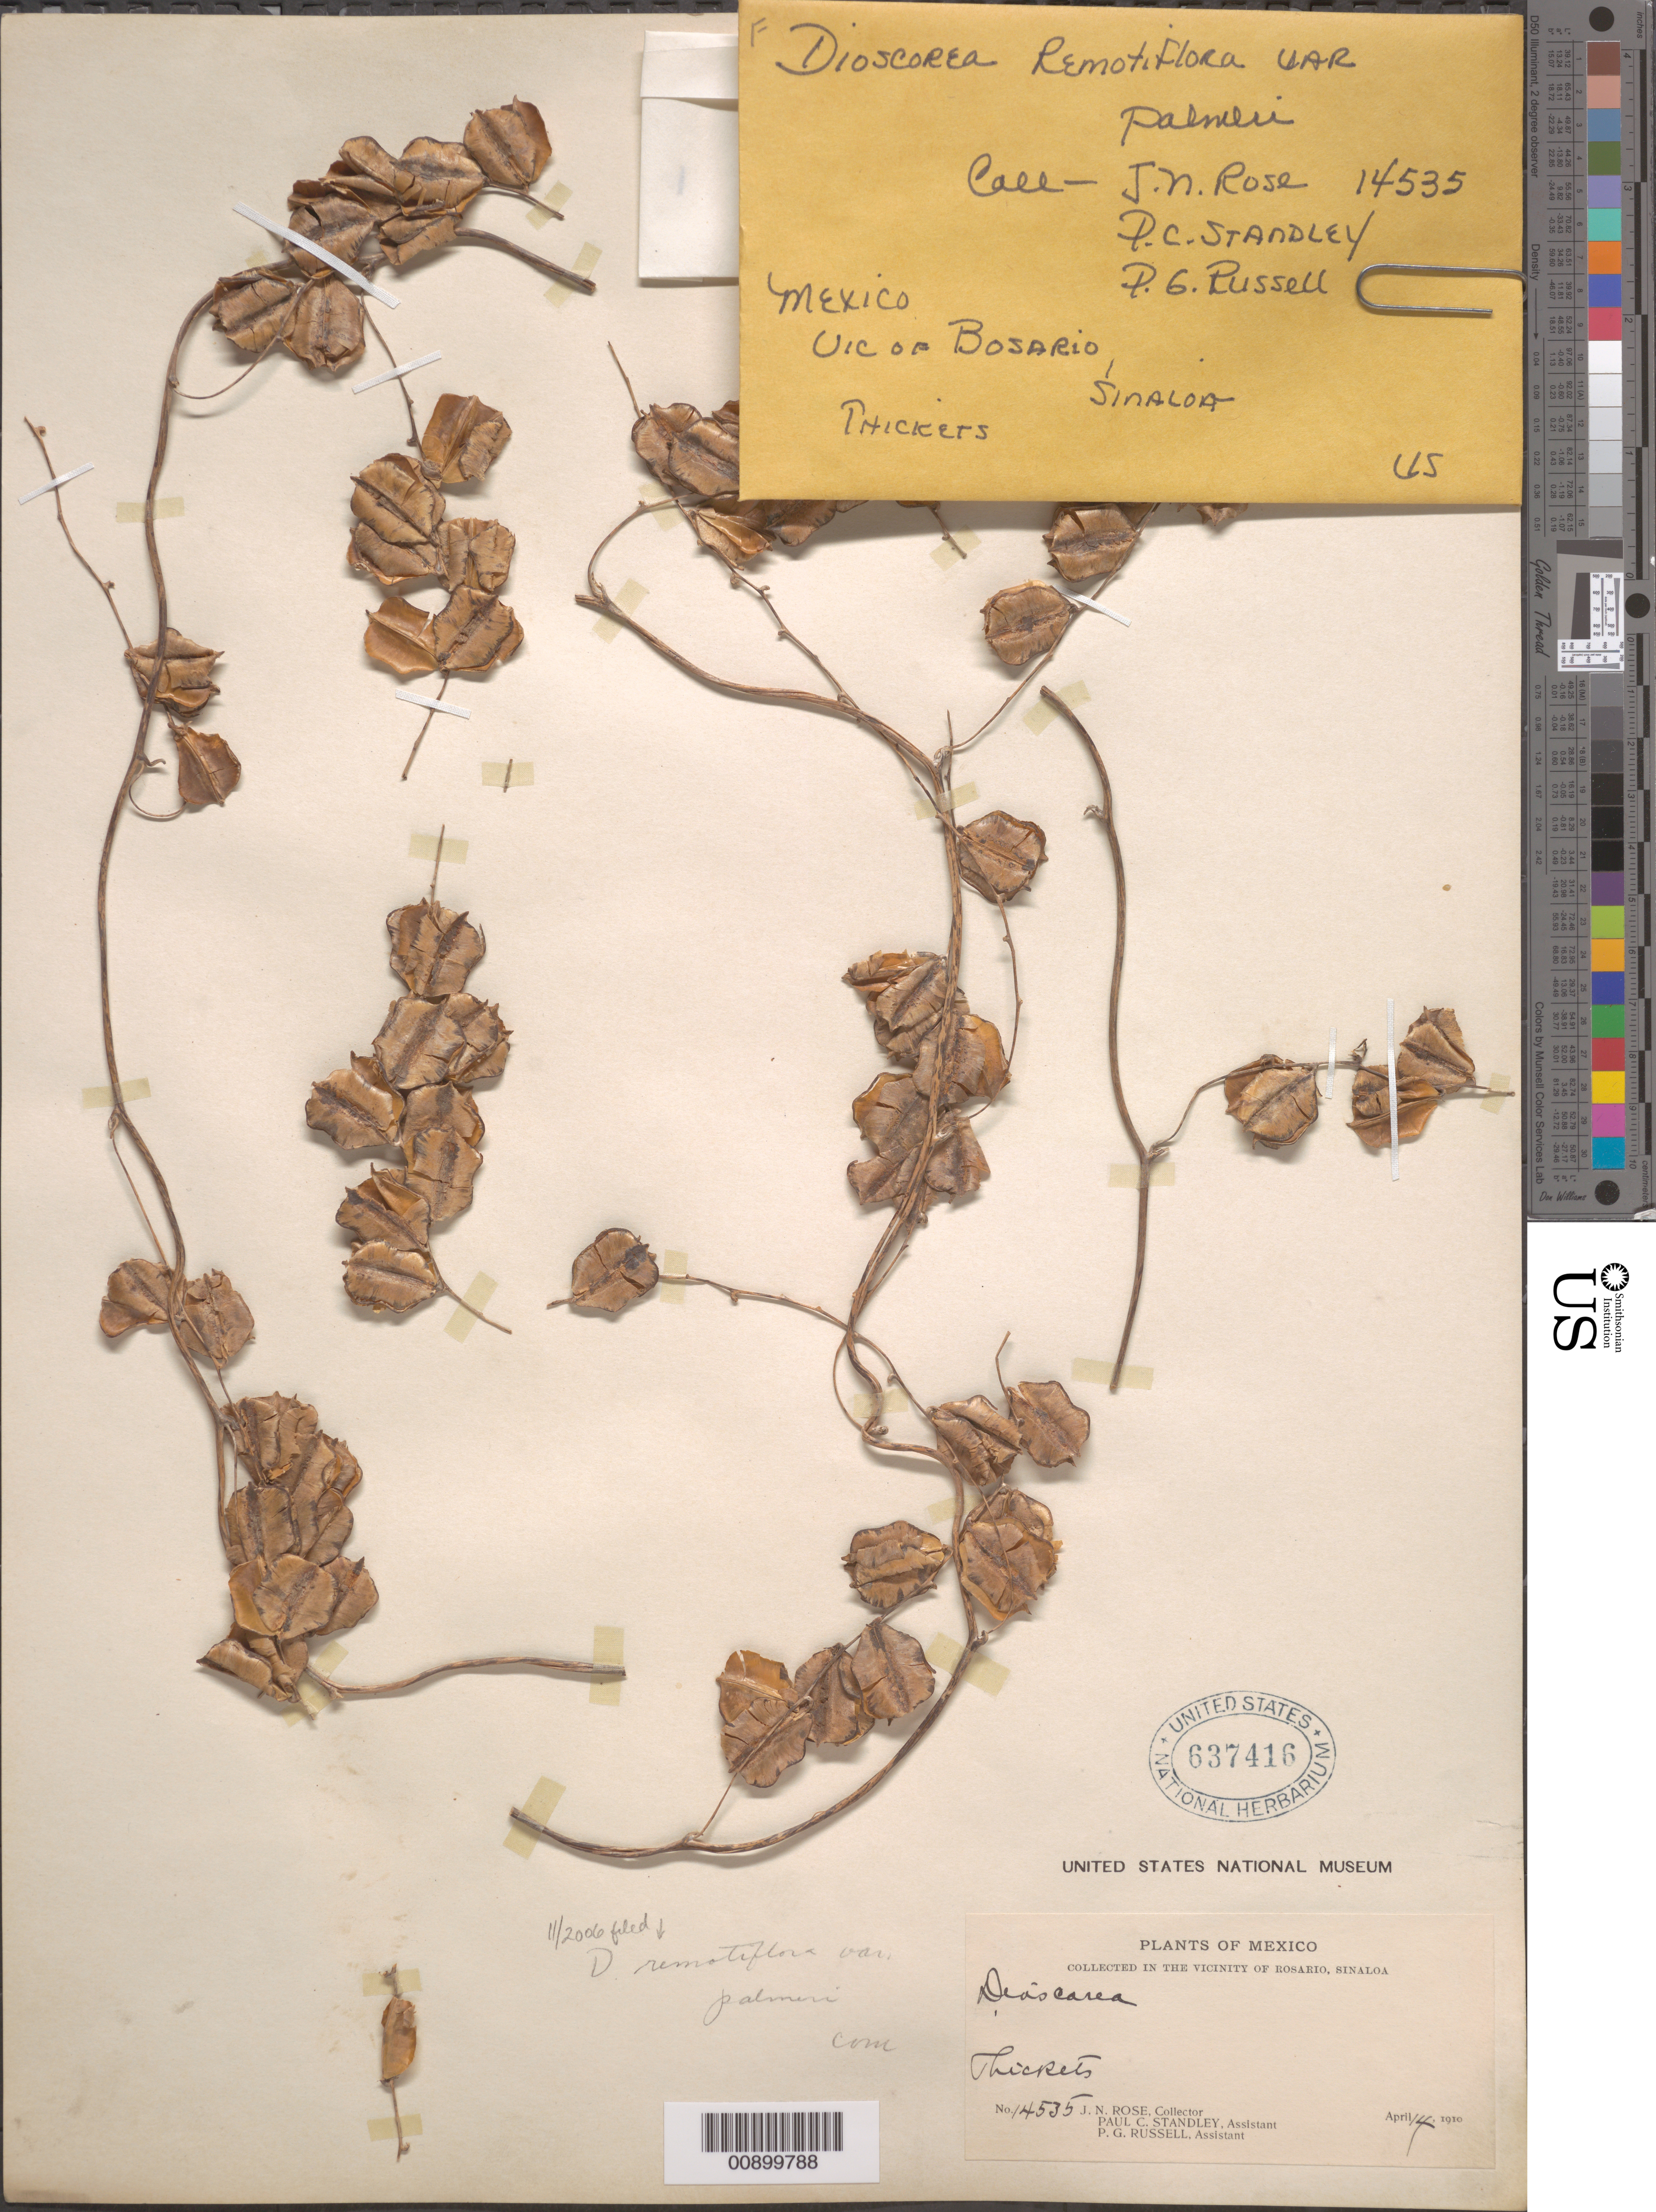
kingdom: Plantae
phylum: Tracheophyta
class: Liliopsida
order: Dioscoreales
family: Dioscoreaceae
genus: Dioscorea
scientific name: Dioscorea remotiflora var. palmeri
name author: Uline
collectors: J. N. Rose, P. C. Standley & P. G. Russell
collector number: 14535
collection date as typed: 14 Apr 1910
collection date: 1910-04-14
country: Mexico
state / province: Sinaloa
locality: In the vicinity of Rosario, Sinaloa.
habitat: Thickets.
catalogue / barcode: US 637416